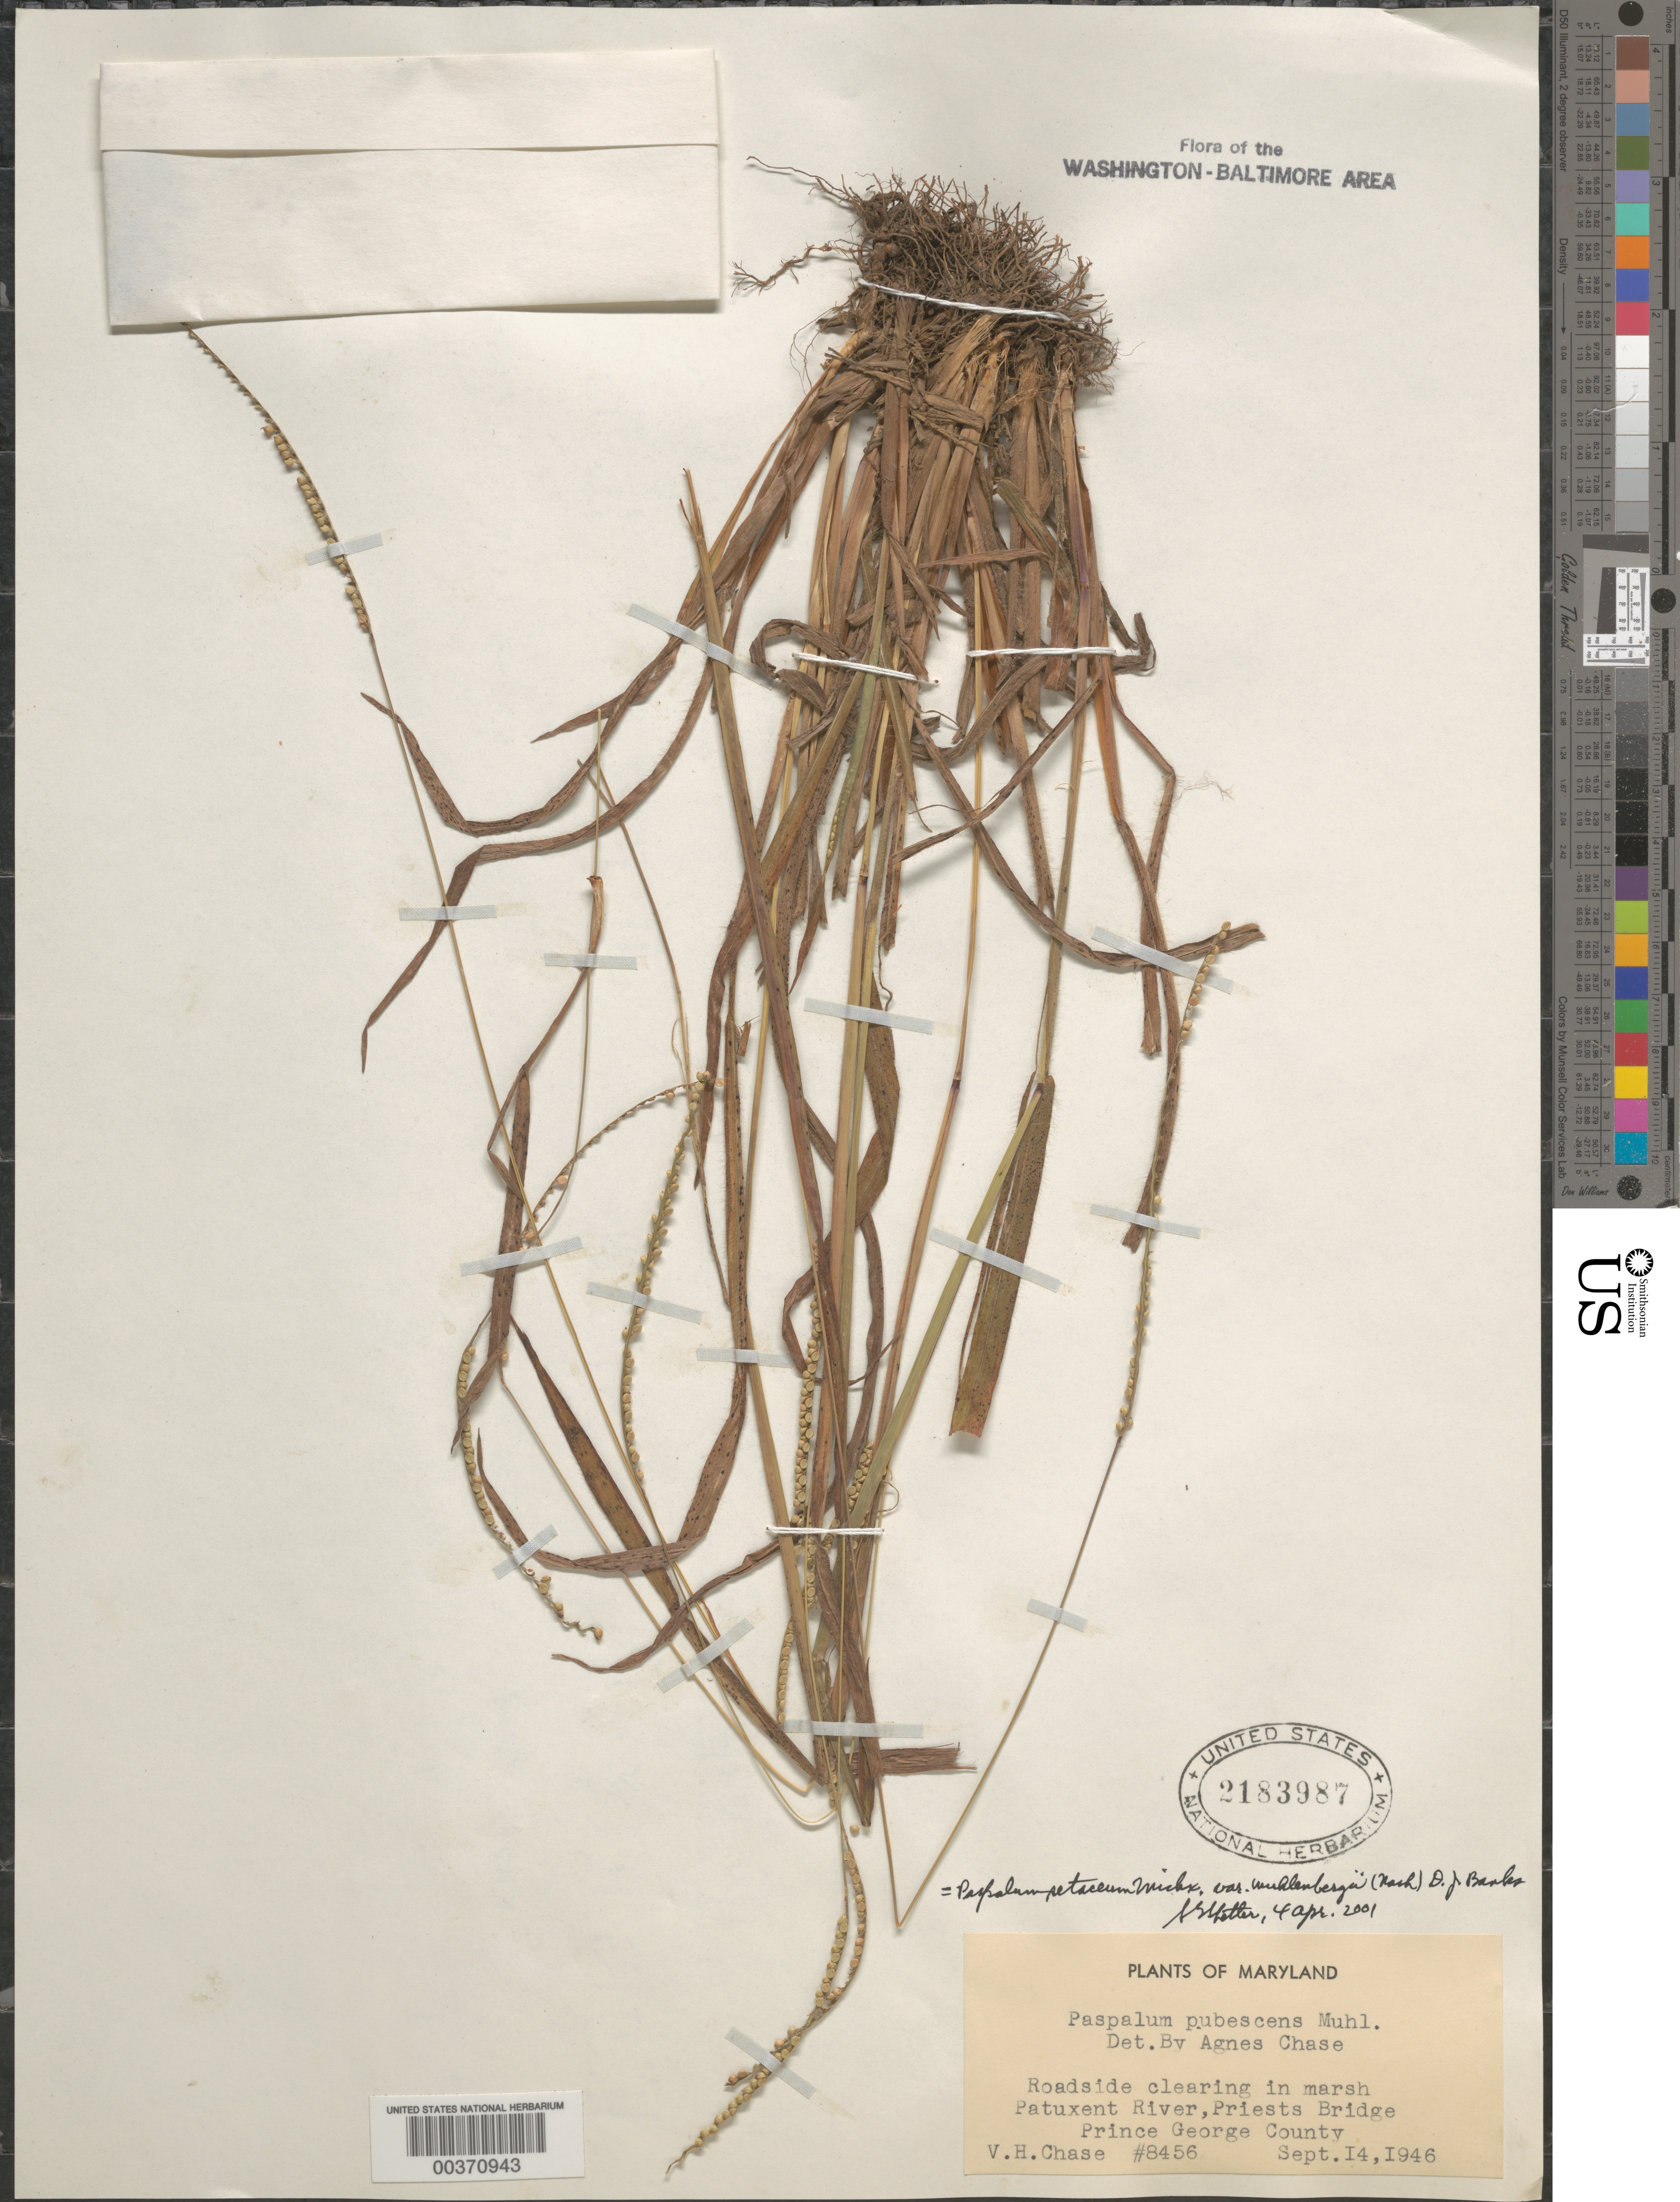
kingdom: Plantae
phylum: Tracheophyta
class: Liliopsida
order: Poales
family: Poaceae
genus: Paspalum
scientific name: Paspalum setaceum var. muhlenbergii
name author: (Nash) D.J. Banks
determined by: Chase, [M.] Agnes, (US)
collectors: V. H. Chase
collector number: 8456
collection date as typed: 14 Sep 1946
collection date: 1946-09-14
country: United States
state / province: Maryland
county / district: Prince George's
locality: Patuxent River, Priests Bridge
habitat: Roadside clearing in marsh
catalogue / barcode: US 2183987